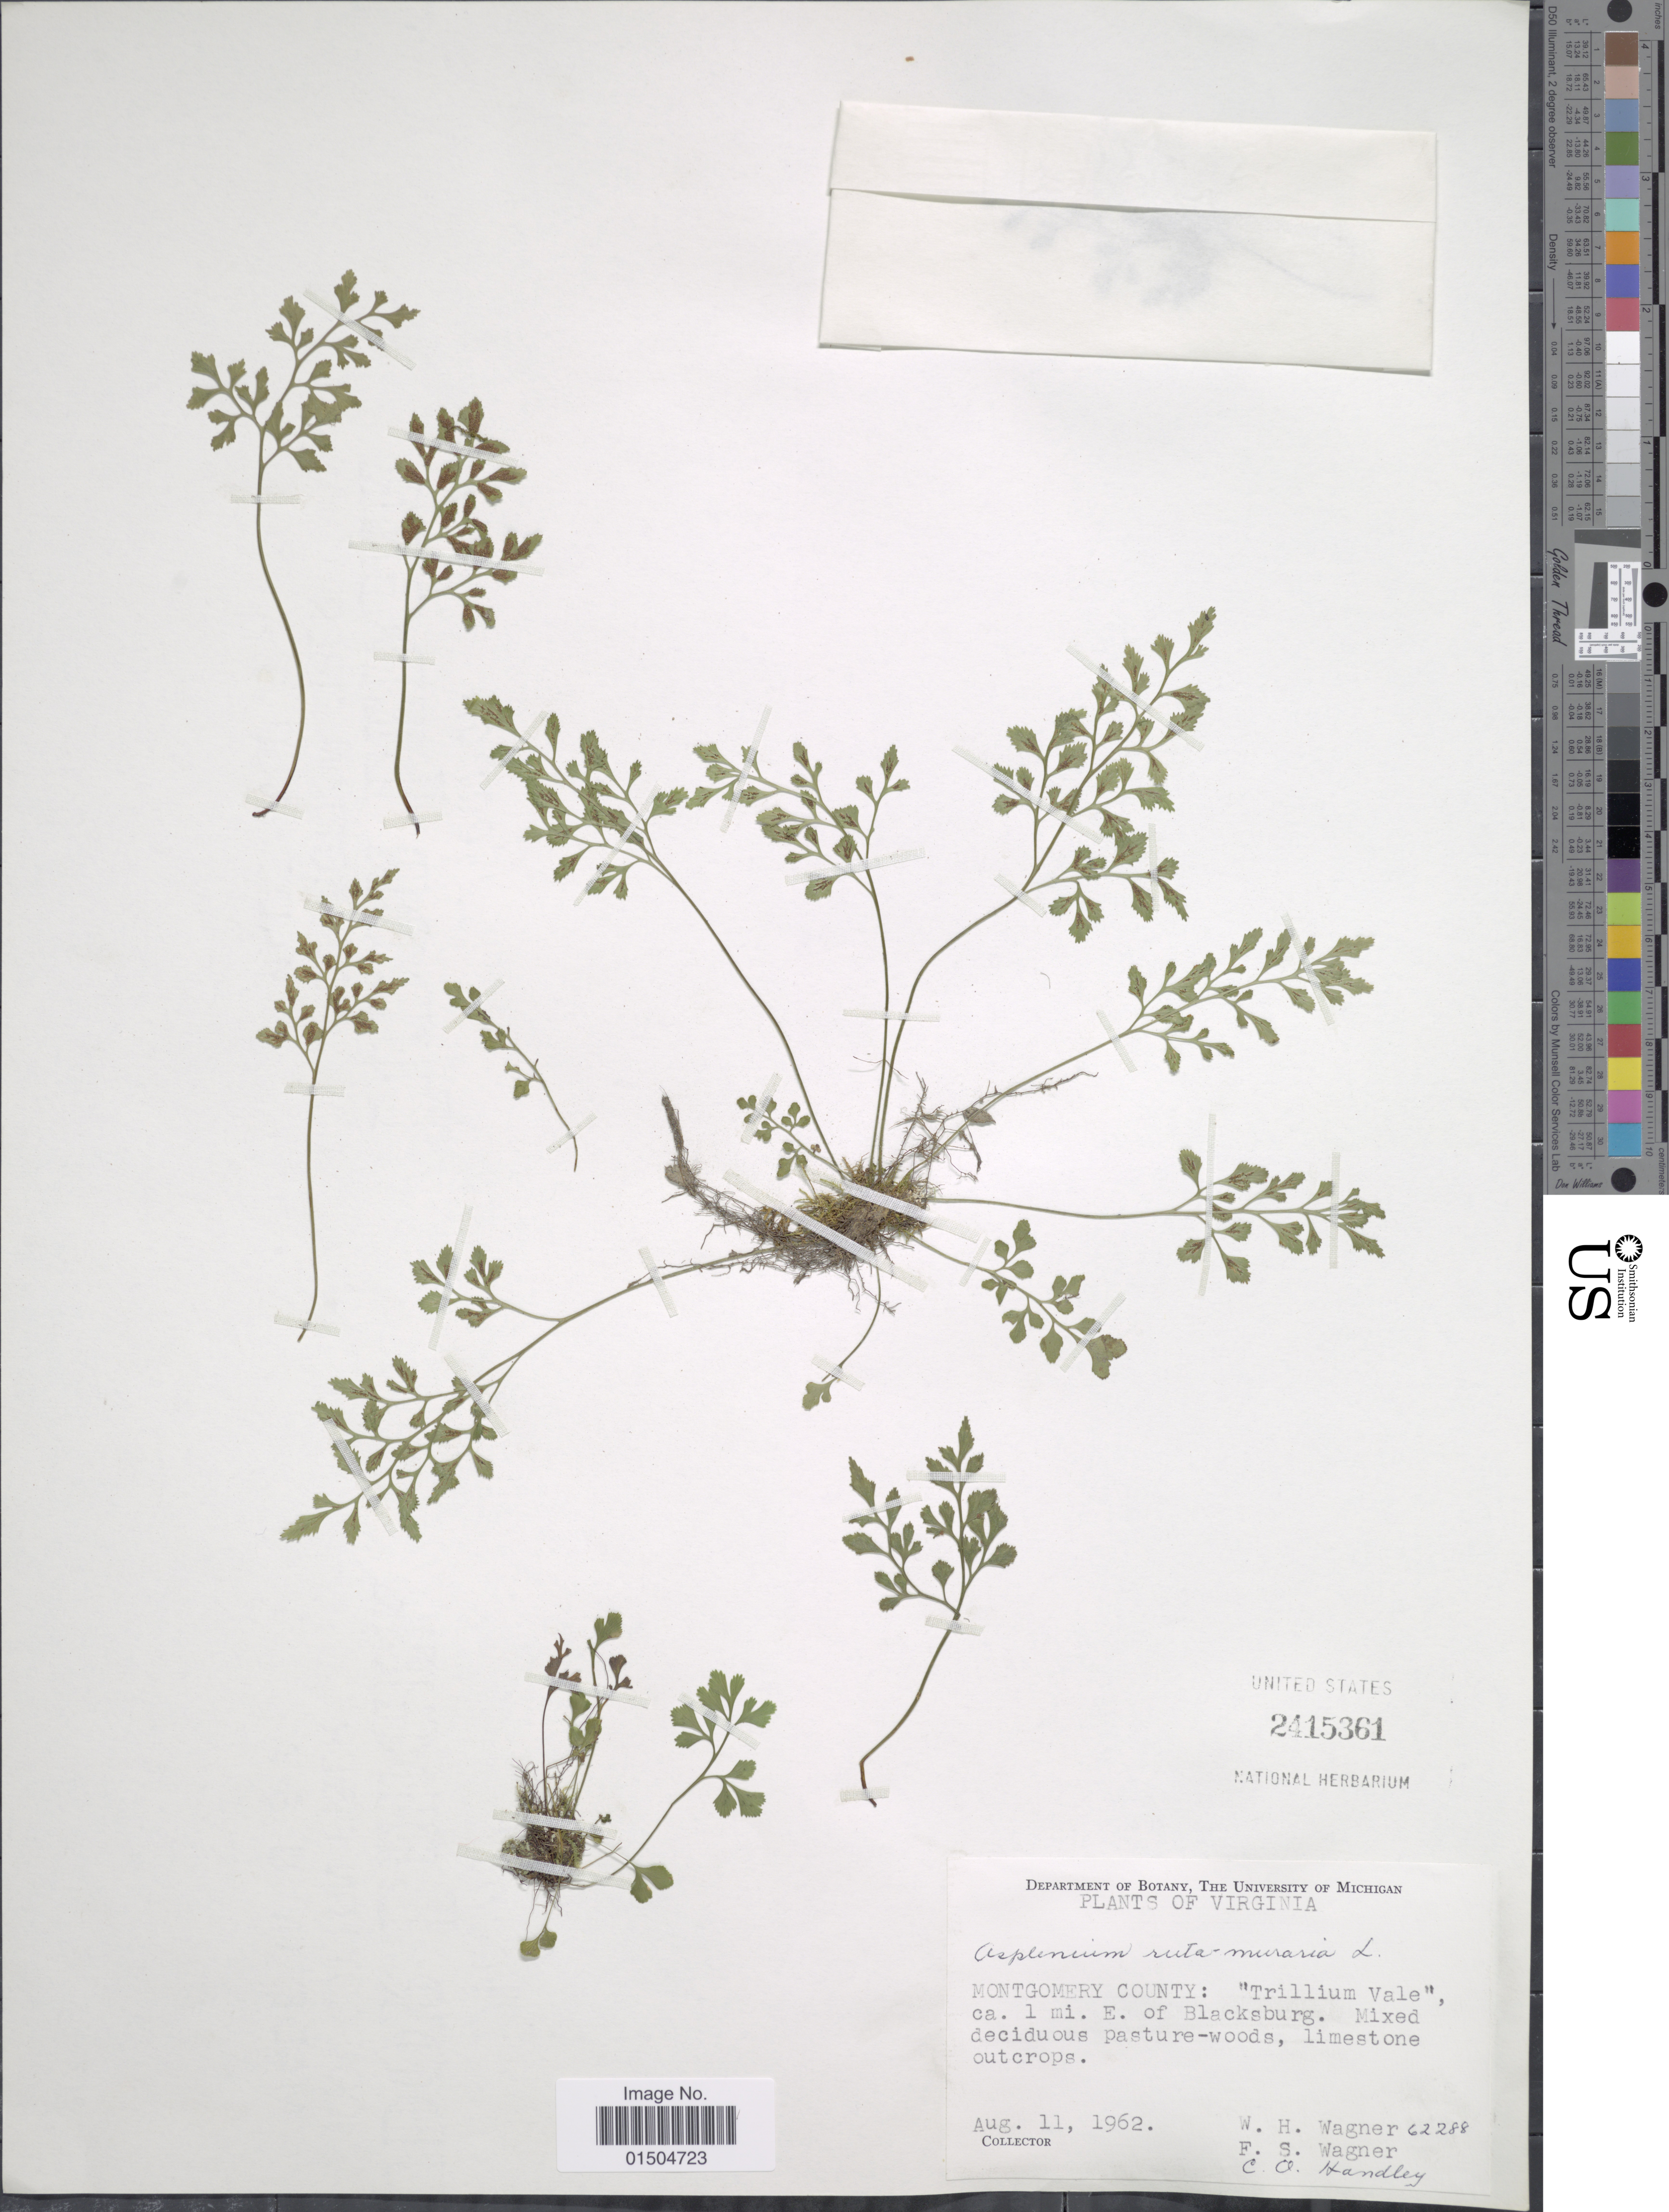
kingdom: Plantae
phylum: Tracheophyta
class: Polypodiopsida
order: Polypodiales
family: Aspleniaceae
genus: Asplenium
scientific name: Asplenium ruta-muraria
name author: L.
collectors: W. H. Wagner, F. S. Wagner & C. O. Handley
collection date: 1962-08-11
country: United States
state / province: Virginia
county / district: Montgomery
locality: Montgomery County: "Trillium Vale", ca. 1 mi. E. of Blacksburg.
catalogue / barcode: US 2415361